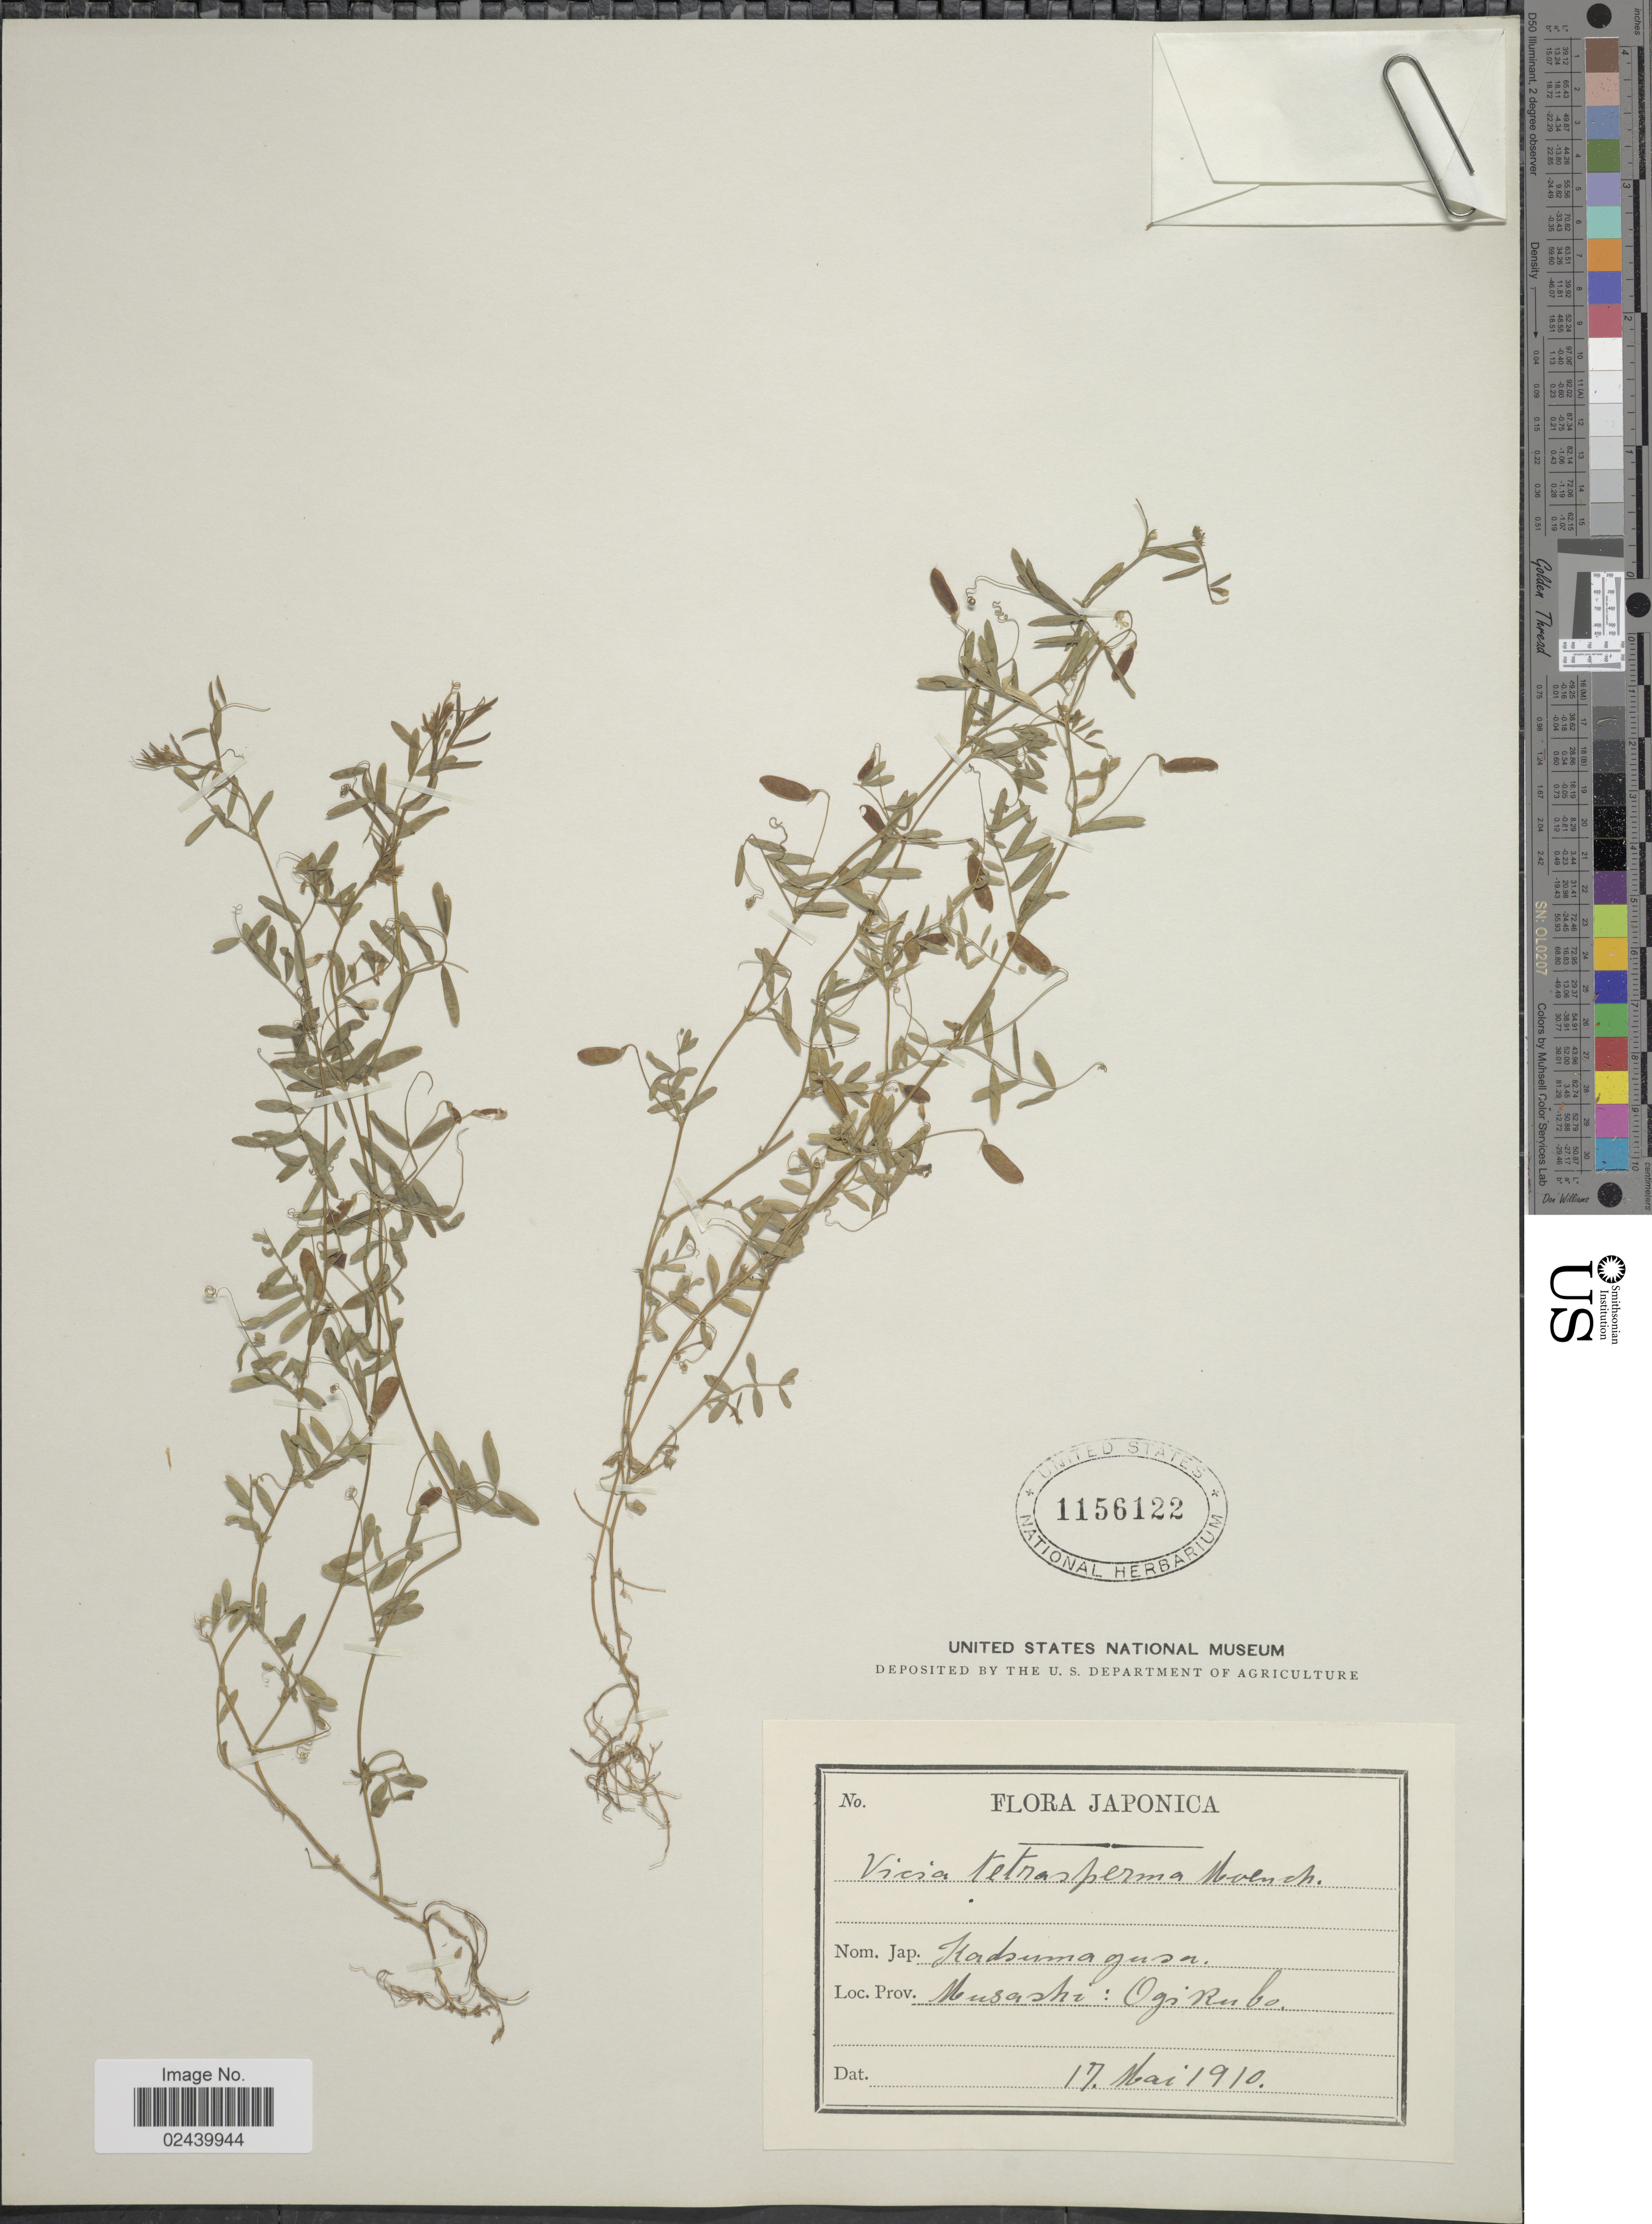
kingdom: Plantae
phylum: Tracheophyta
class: Magnoliopsida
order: Fabales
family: Fabaceae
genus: Vicia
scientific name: Vicia tetrasperma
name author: (L.) Schreb.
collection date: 1910-05-17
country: Japan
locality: Musashi: Ogirubo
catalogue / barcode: US 1156122